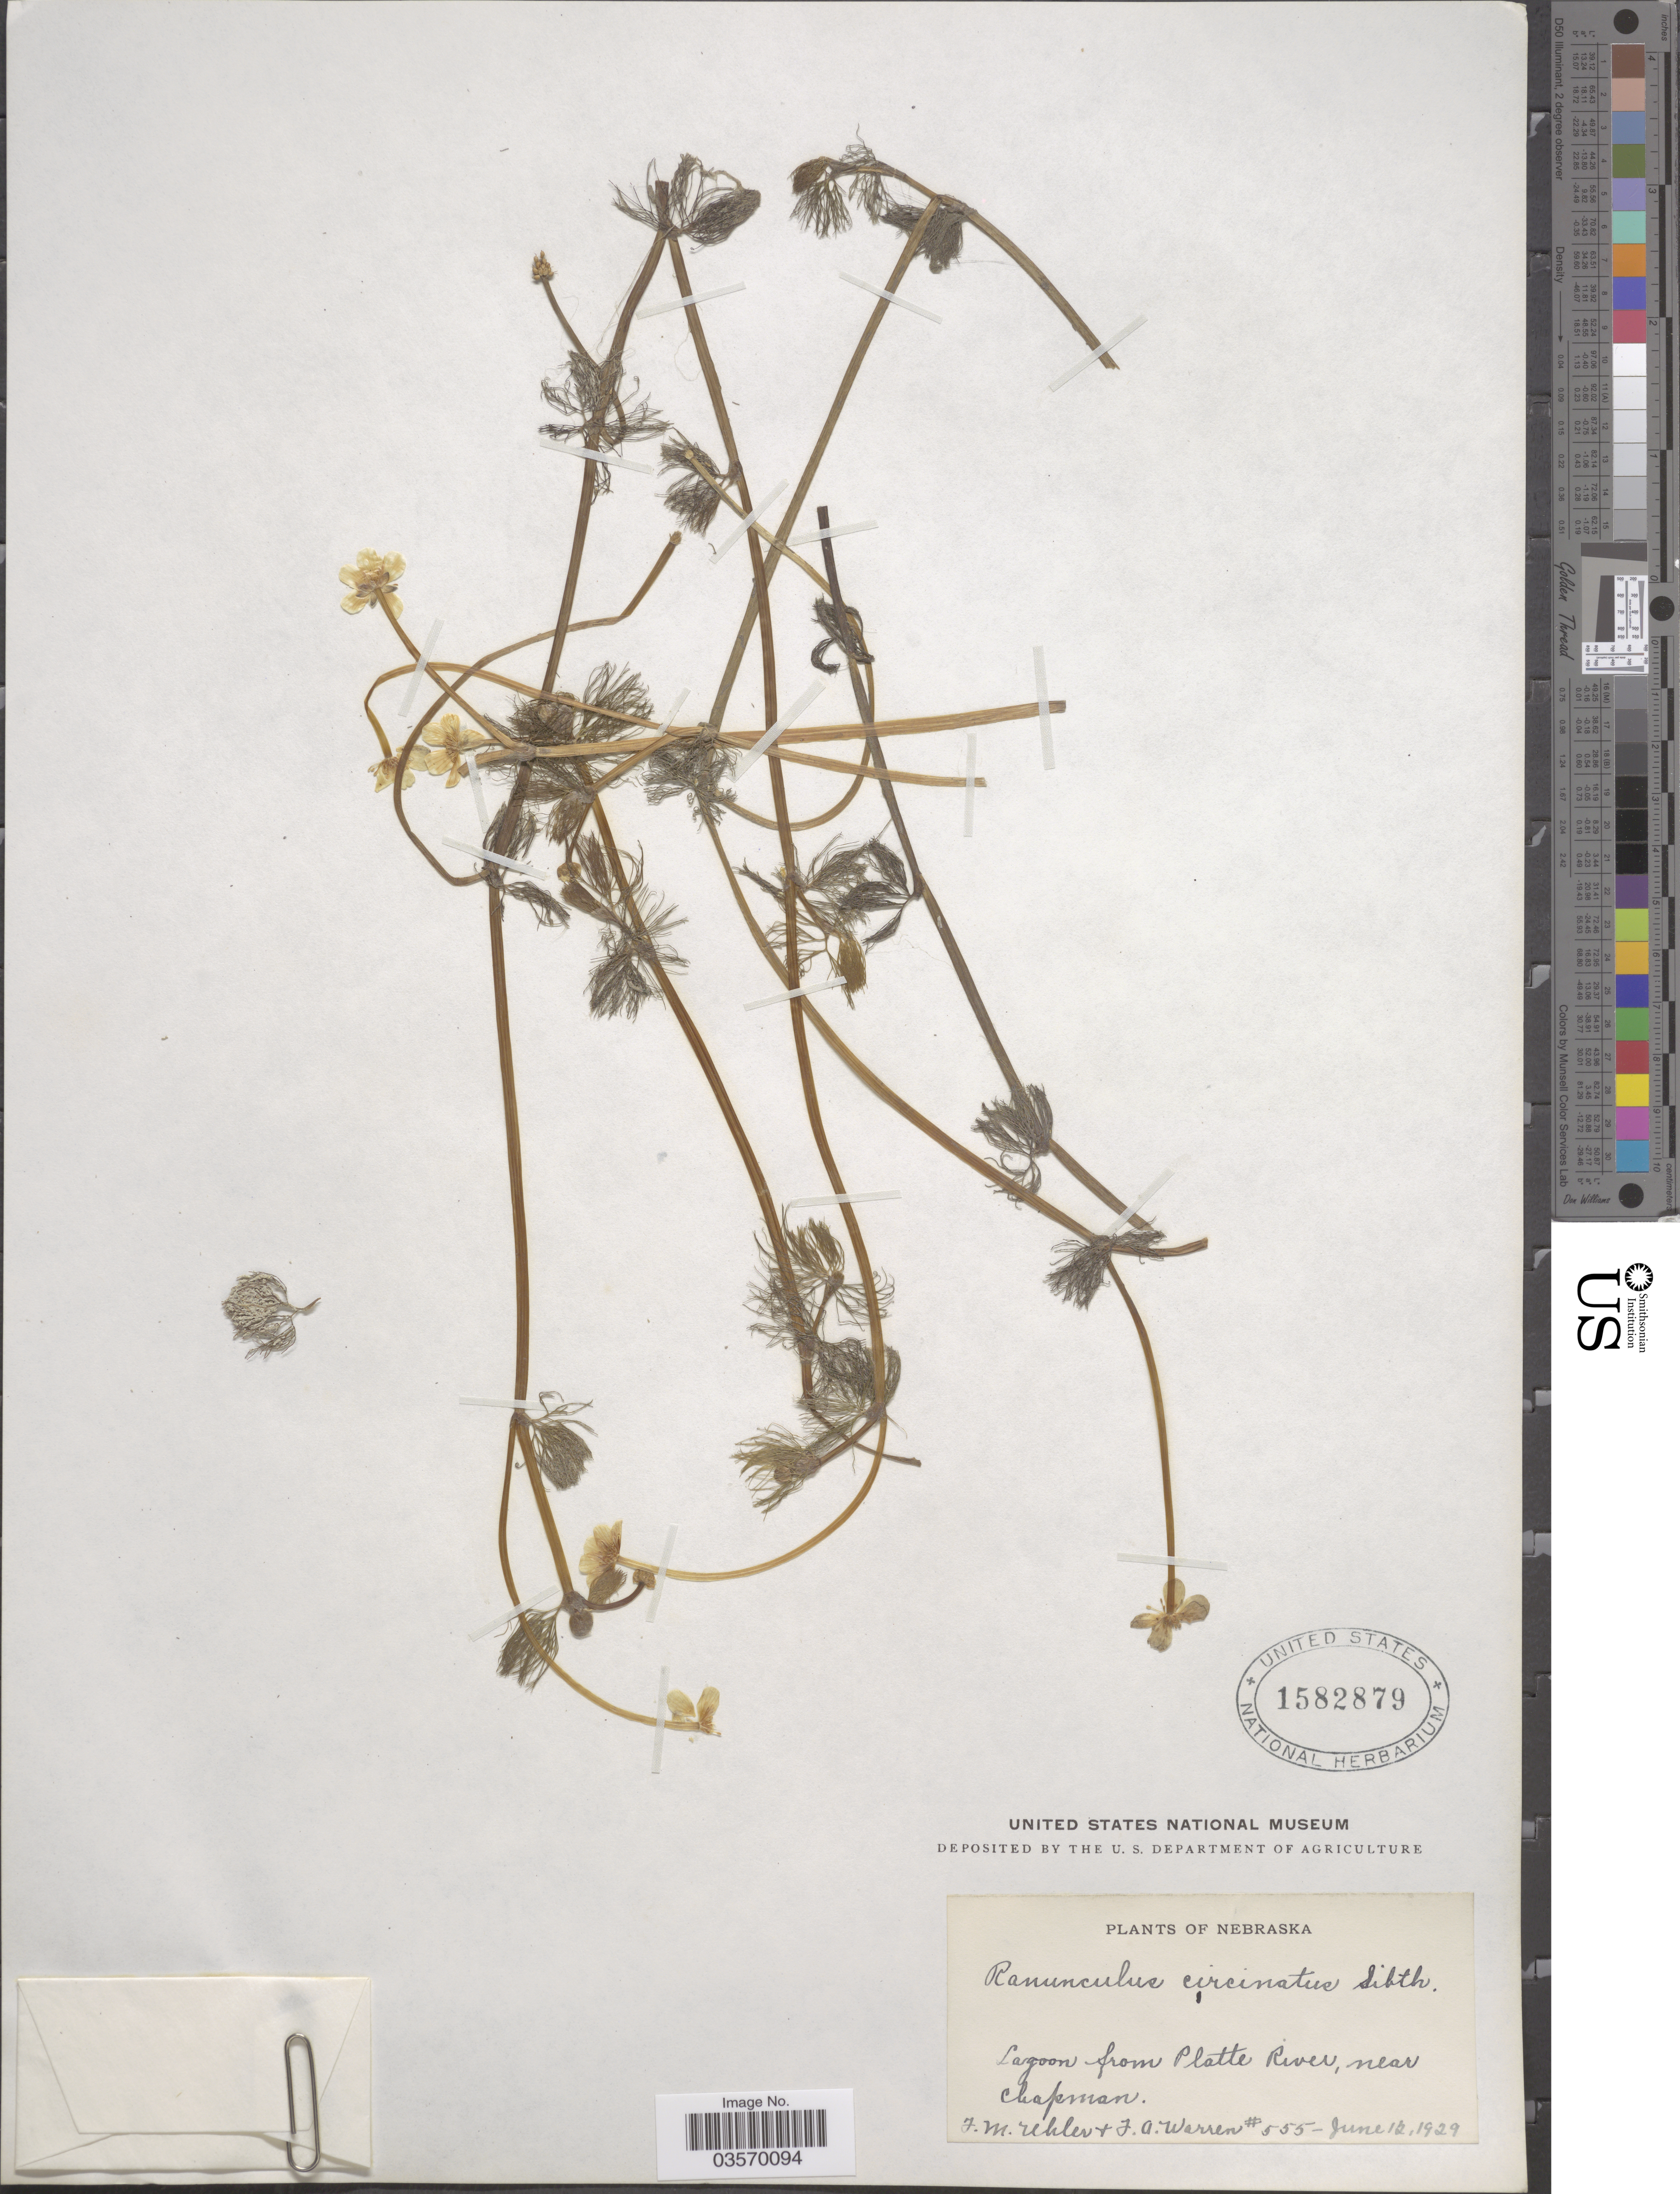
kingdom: Plantae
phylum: Tracheophyta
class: Magnoliopsida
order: Ranunculales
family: Ranunculaceae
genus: Ranunculus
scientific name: Ranunculus sp.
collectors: F. M. Uhler & F. Warren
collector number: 555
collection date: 1929-06-13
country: United States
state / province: Nebraska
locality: Lagoon from Platte River, near Chapman.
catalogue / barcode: US 1582879